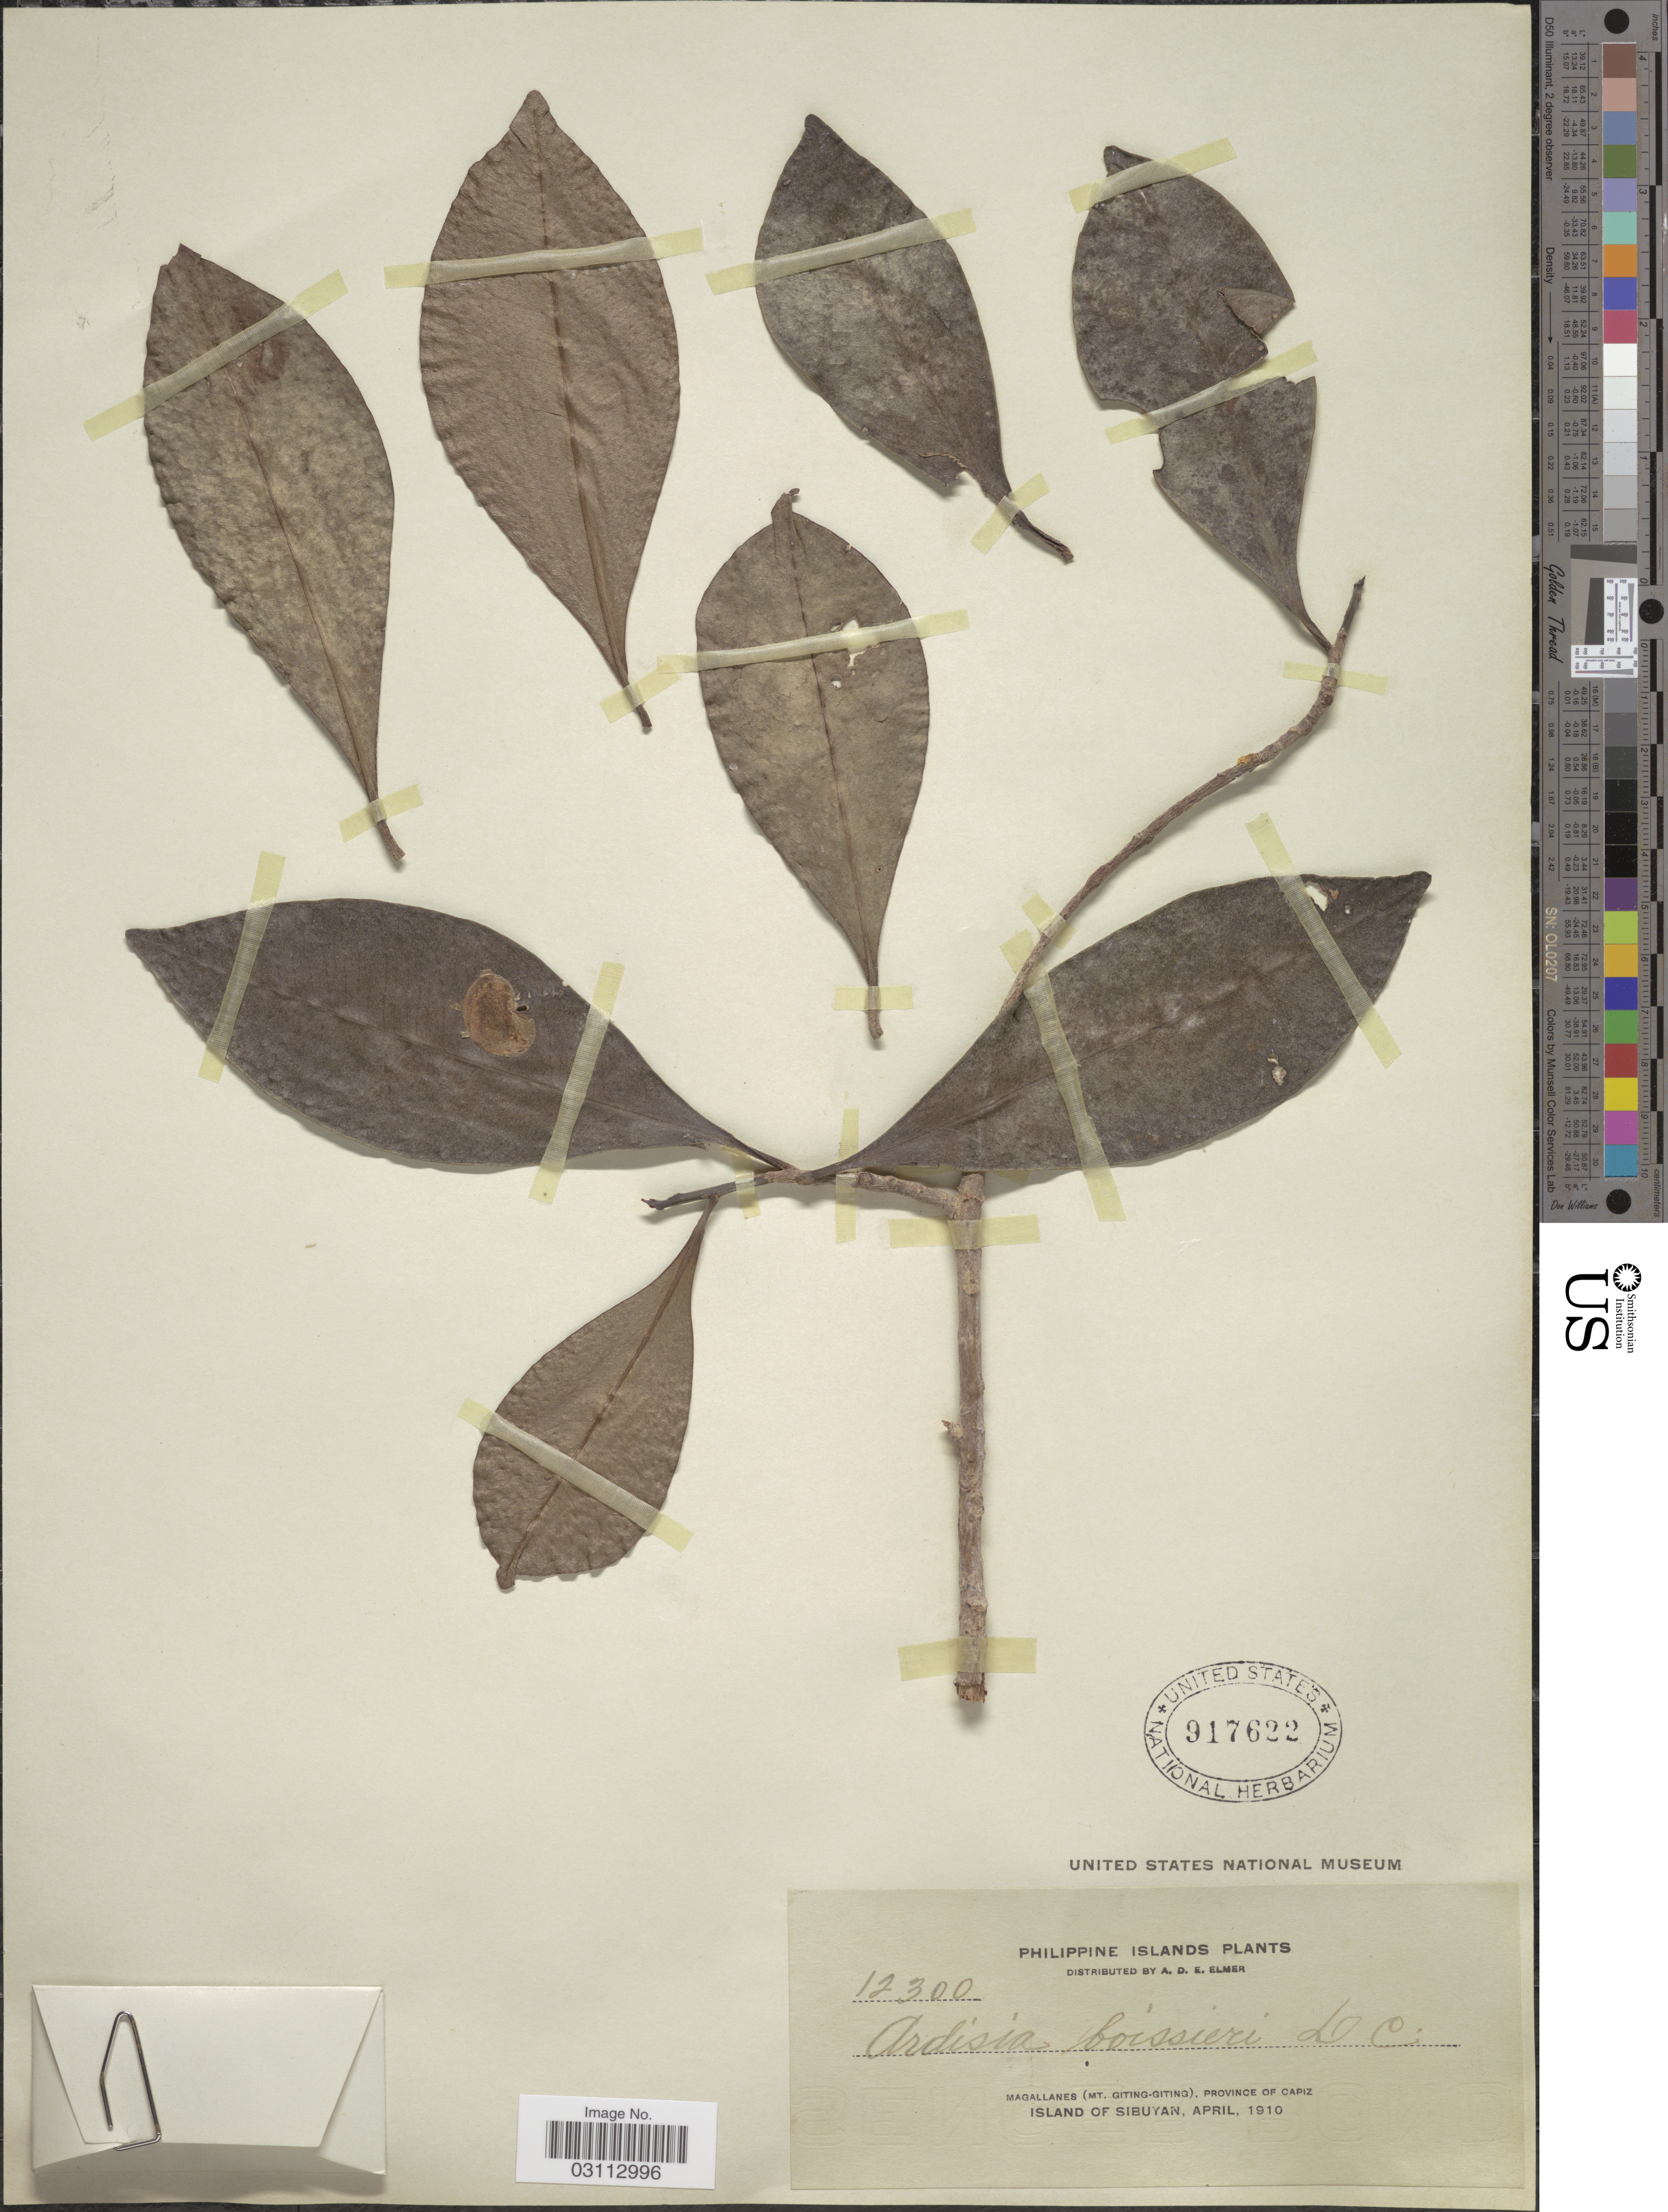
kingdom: Plantae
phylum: Tracheophyta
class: Magnoliopsida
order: Ericales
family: Primulaceae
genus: Ardisia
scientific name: Ardisia squamulosa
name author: C. Presl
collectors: A. D. E. Elmer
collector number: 12300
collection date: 1910-04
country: Philippines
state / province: Western Visayas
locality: Magallanes (Mt. Giting-Giting), Province of Capiz. Island of Sibuyan.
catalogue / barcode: US 917622